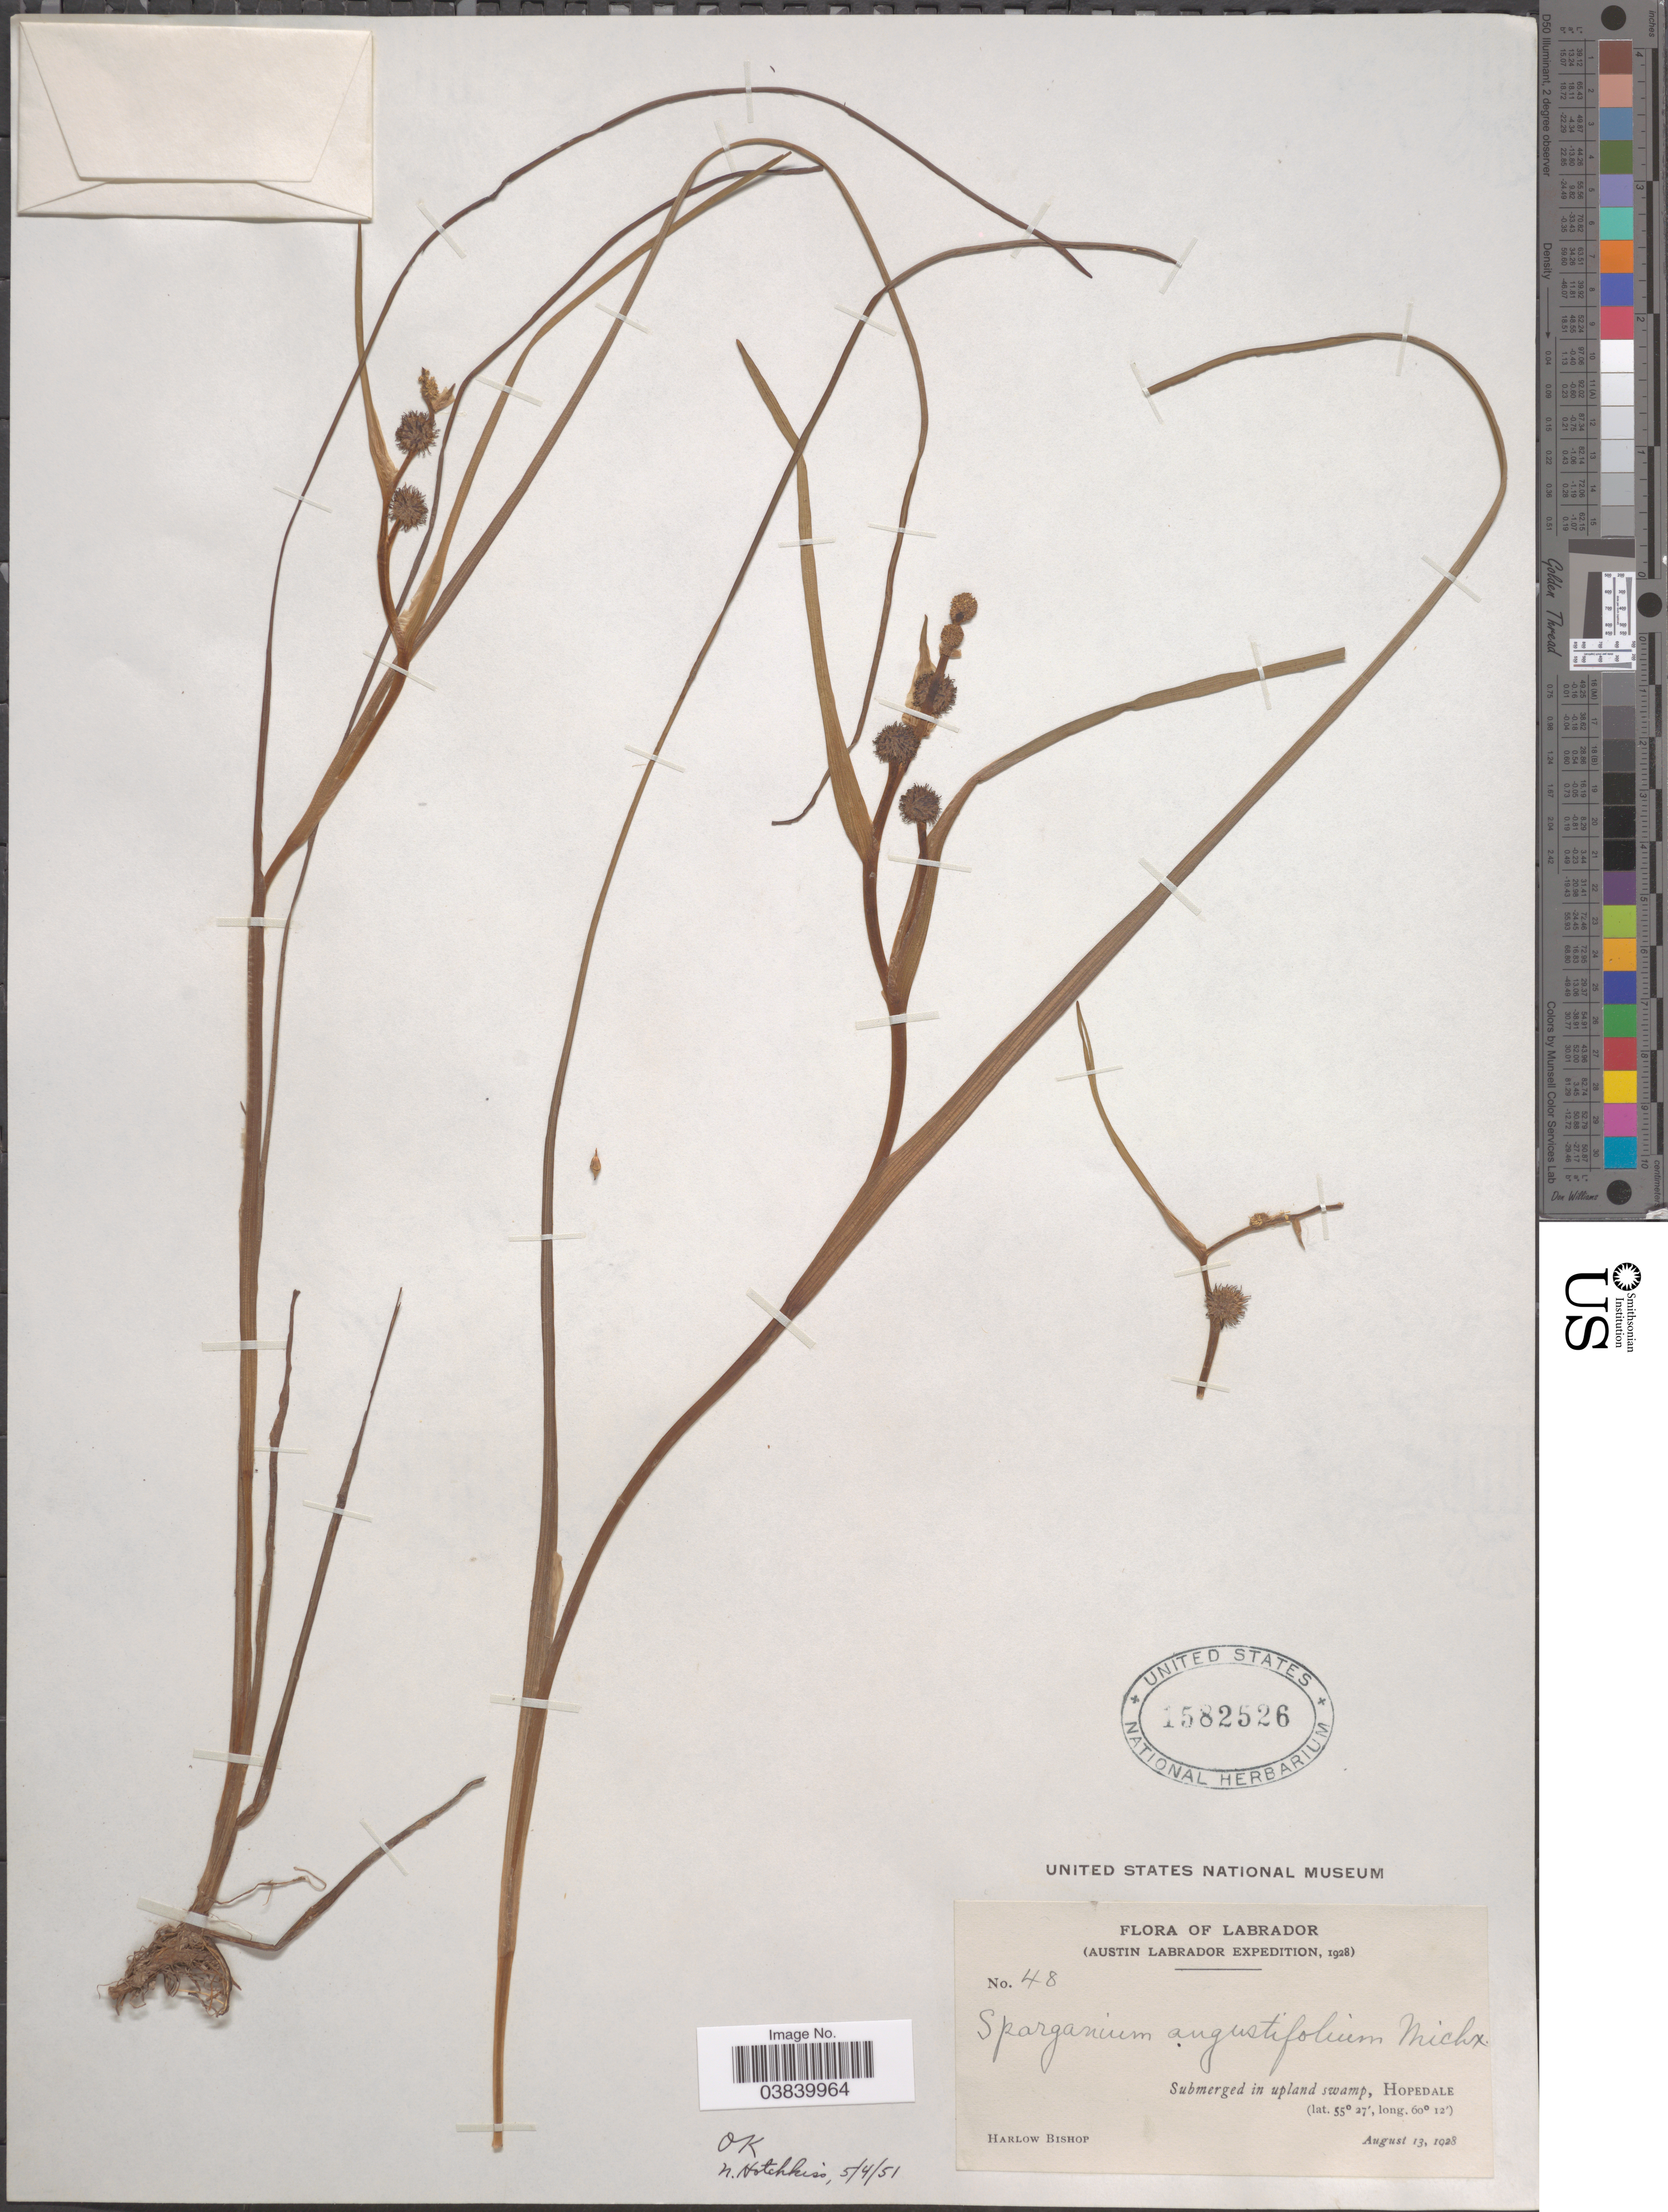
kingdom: Plantae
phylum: Tracheophyta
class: Liliopsida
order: Poales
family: Typhaceae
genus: Sparganium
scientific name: Sparganium angustifolium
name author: Michx.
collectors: H. Bishop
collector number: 48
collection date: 1928-08-13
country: Canada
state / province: Newfoundland and Labrador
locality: Labrador. Submerged in upland swamp, Hopedale.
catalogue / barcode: US 1582526